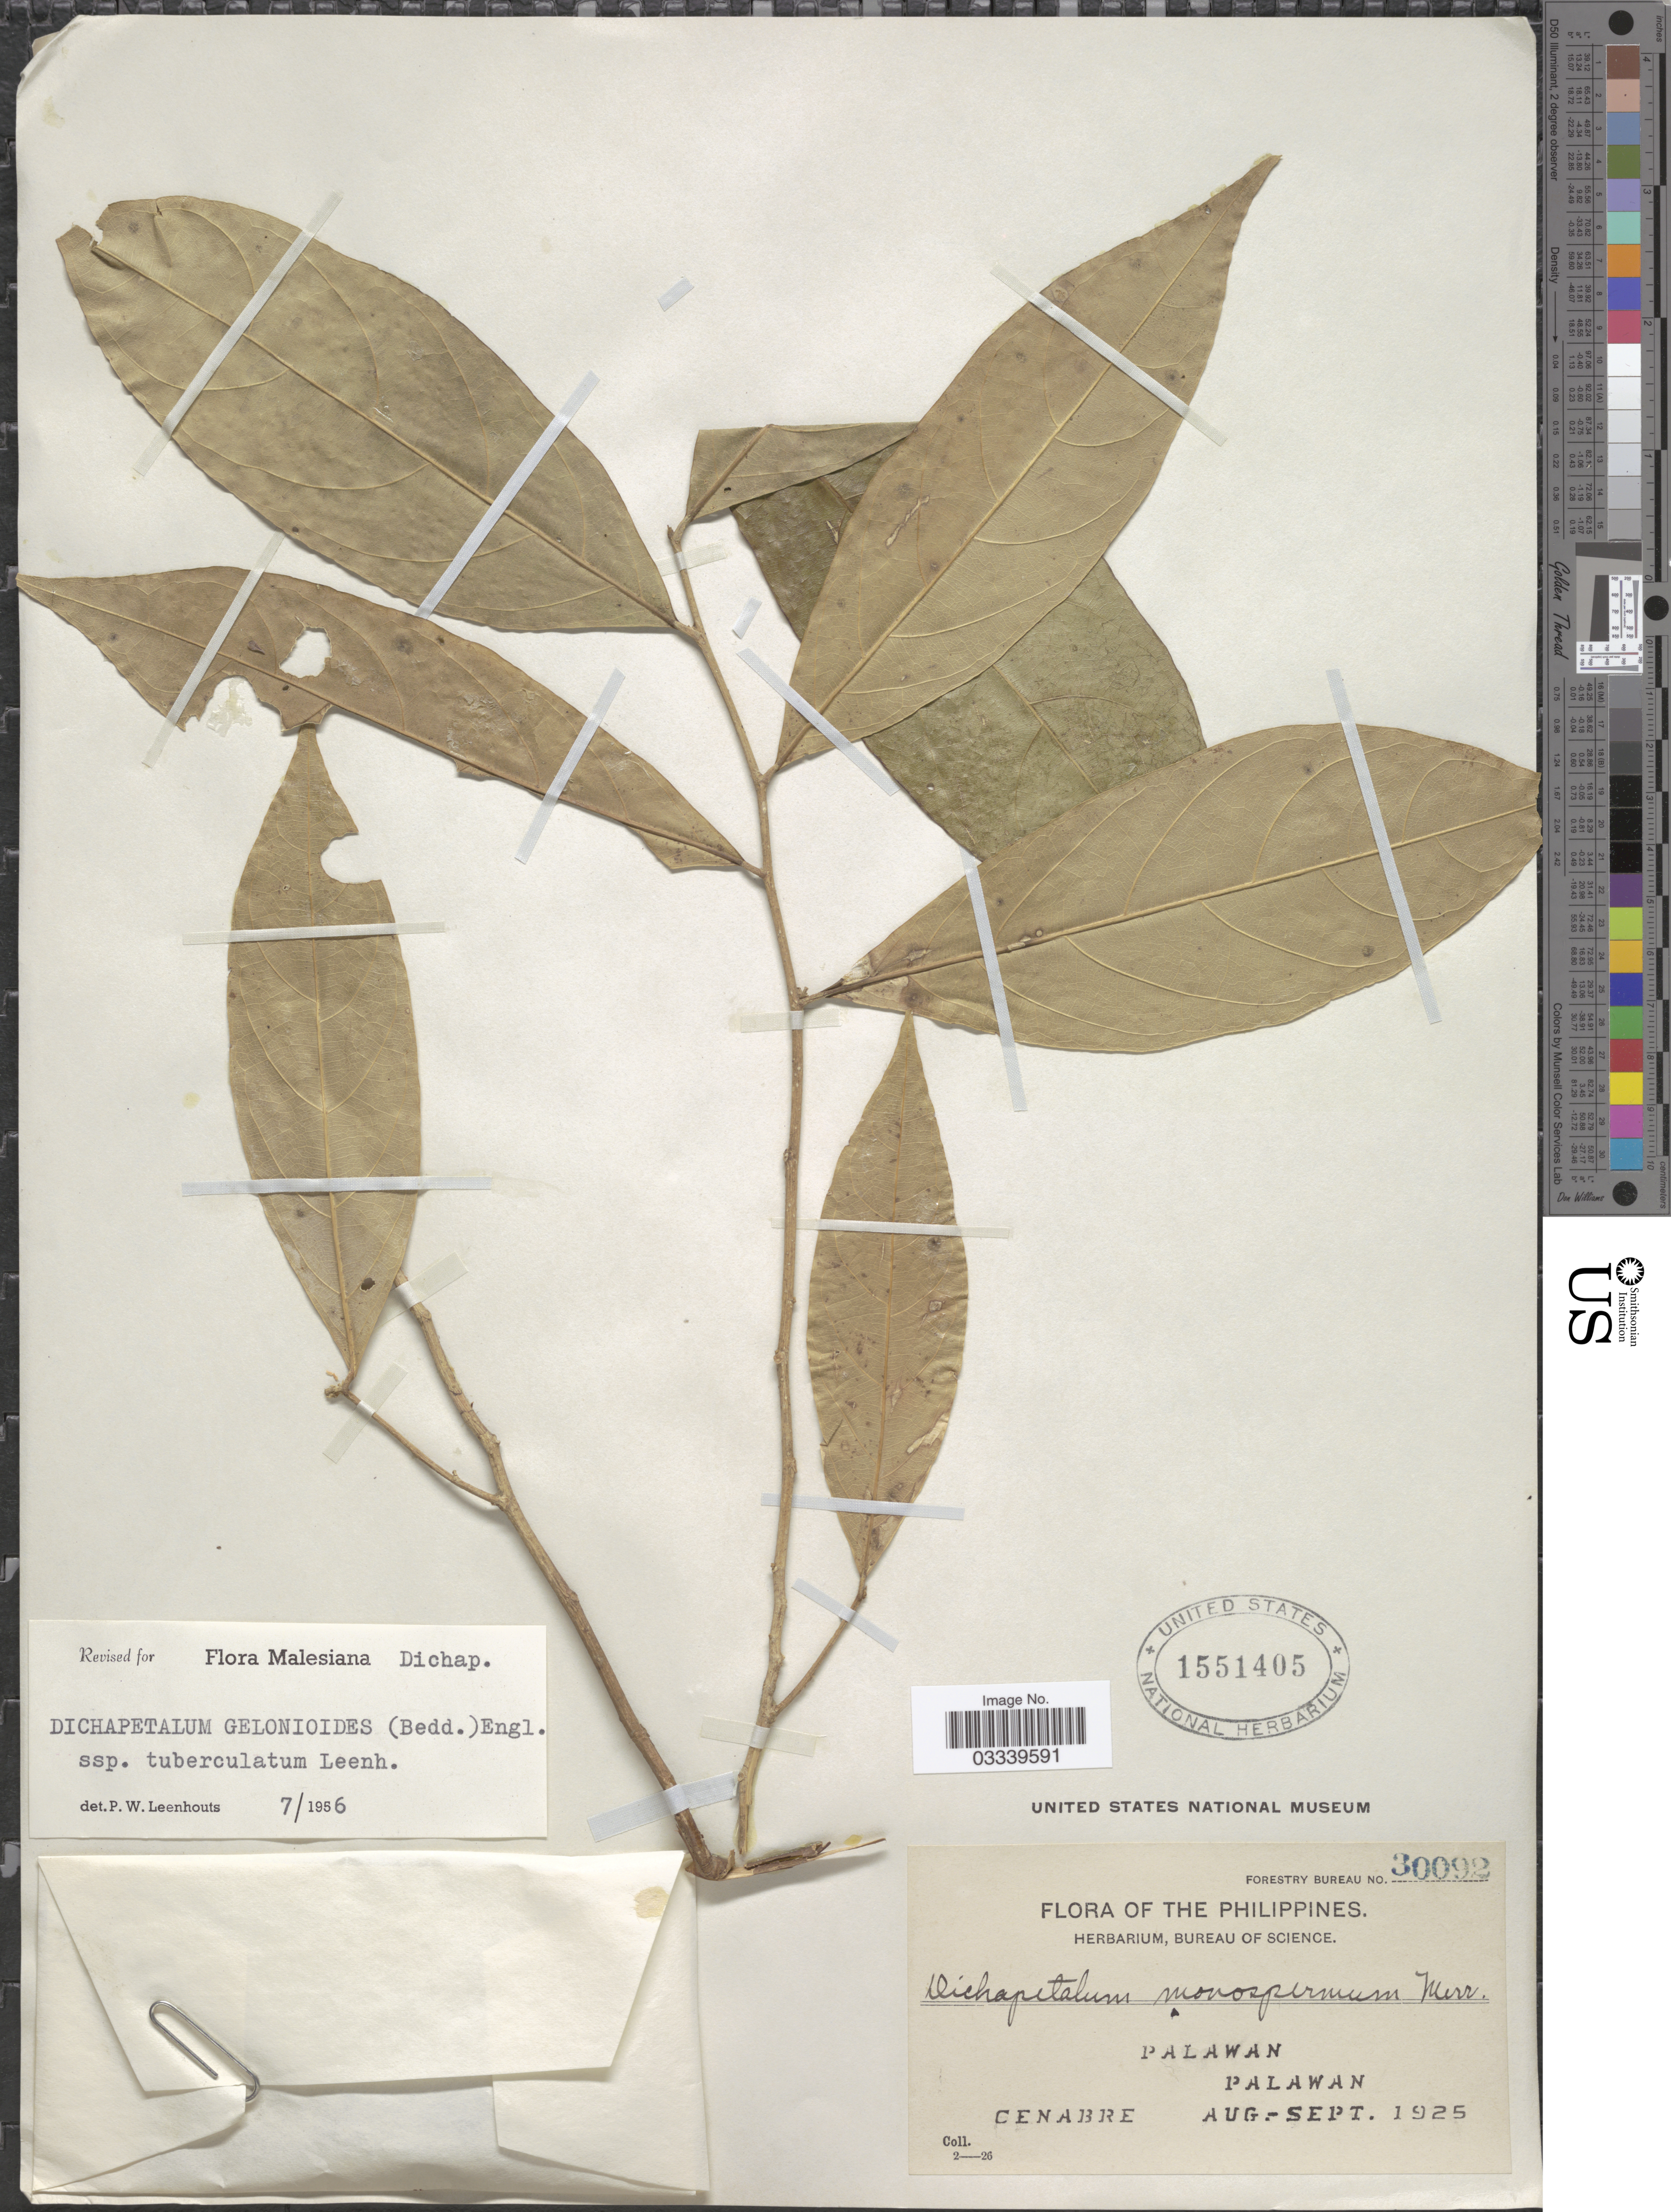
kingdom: Plantae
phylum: Tracheophyta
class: Magnoliopsida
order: Malpighiales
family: Dichapetalaceae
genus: Dichapetalum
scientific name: Dichapetalum gelonioides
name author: (Roxb.) Engl.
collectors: -. Cenabre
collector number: Forestry Bureau 30092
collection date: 1925-08/1925-09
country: Philippines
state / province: Mimaropa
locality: Palawan.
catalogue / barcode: US 1551405